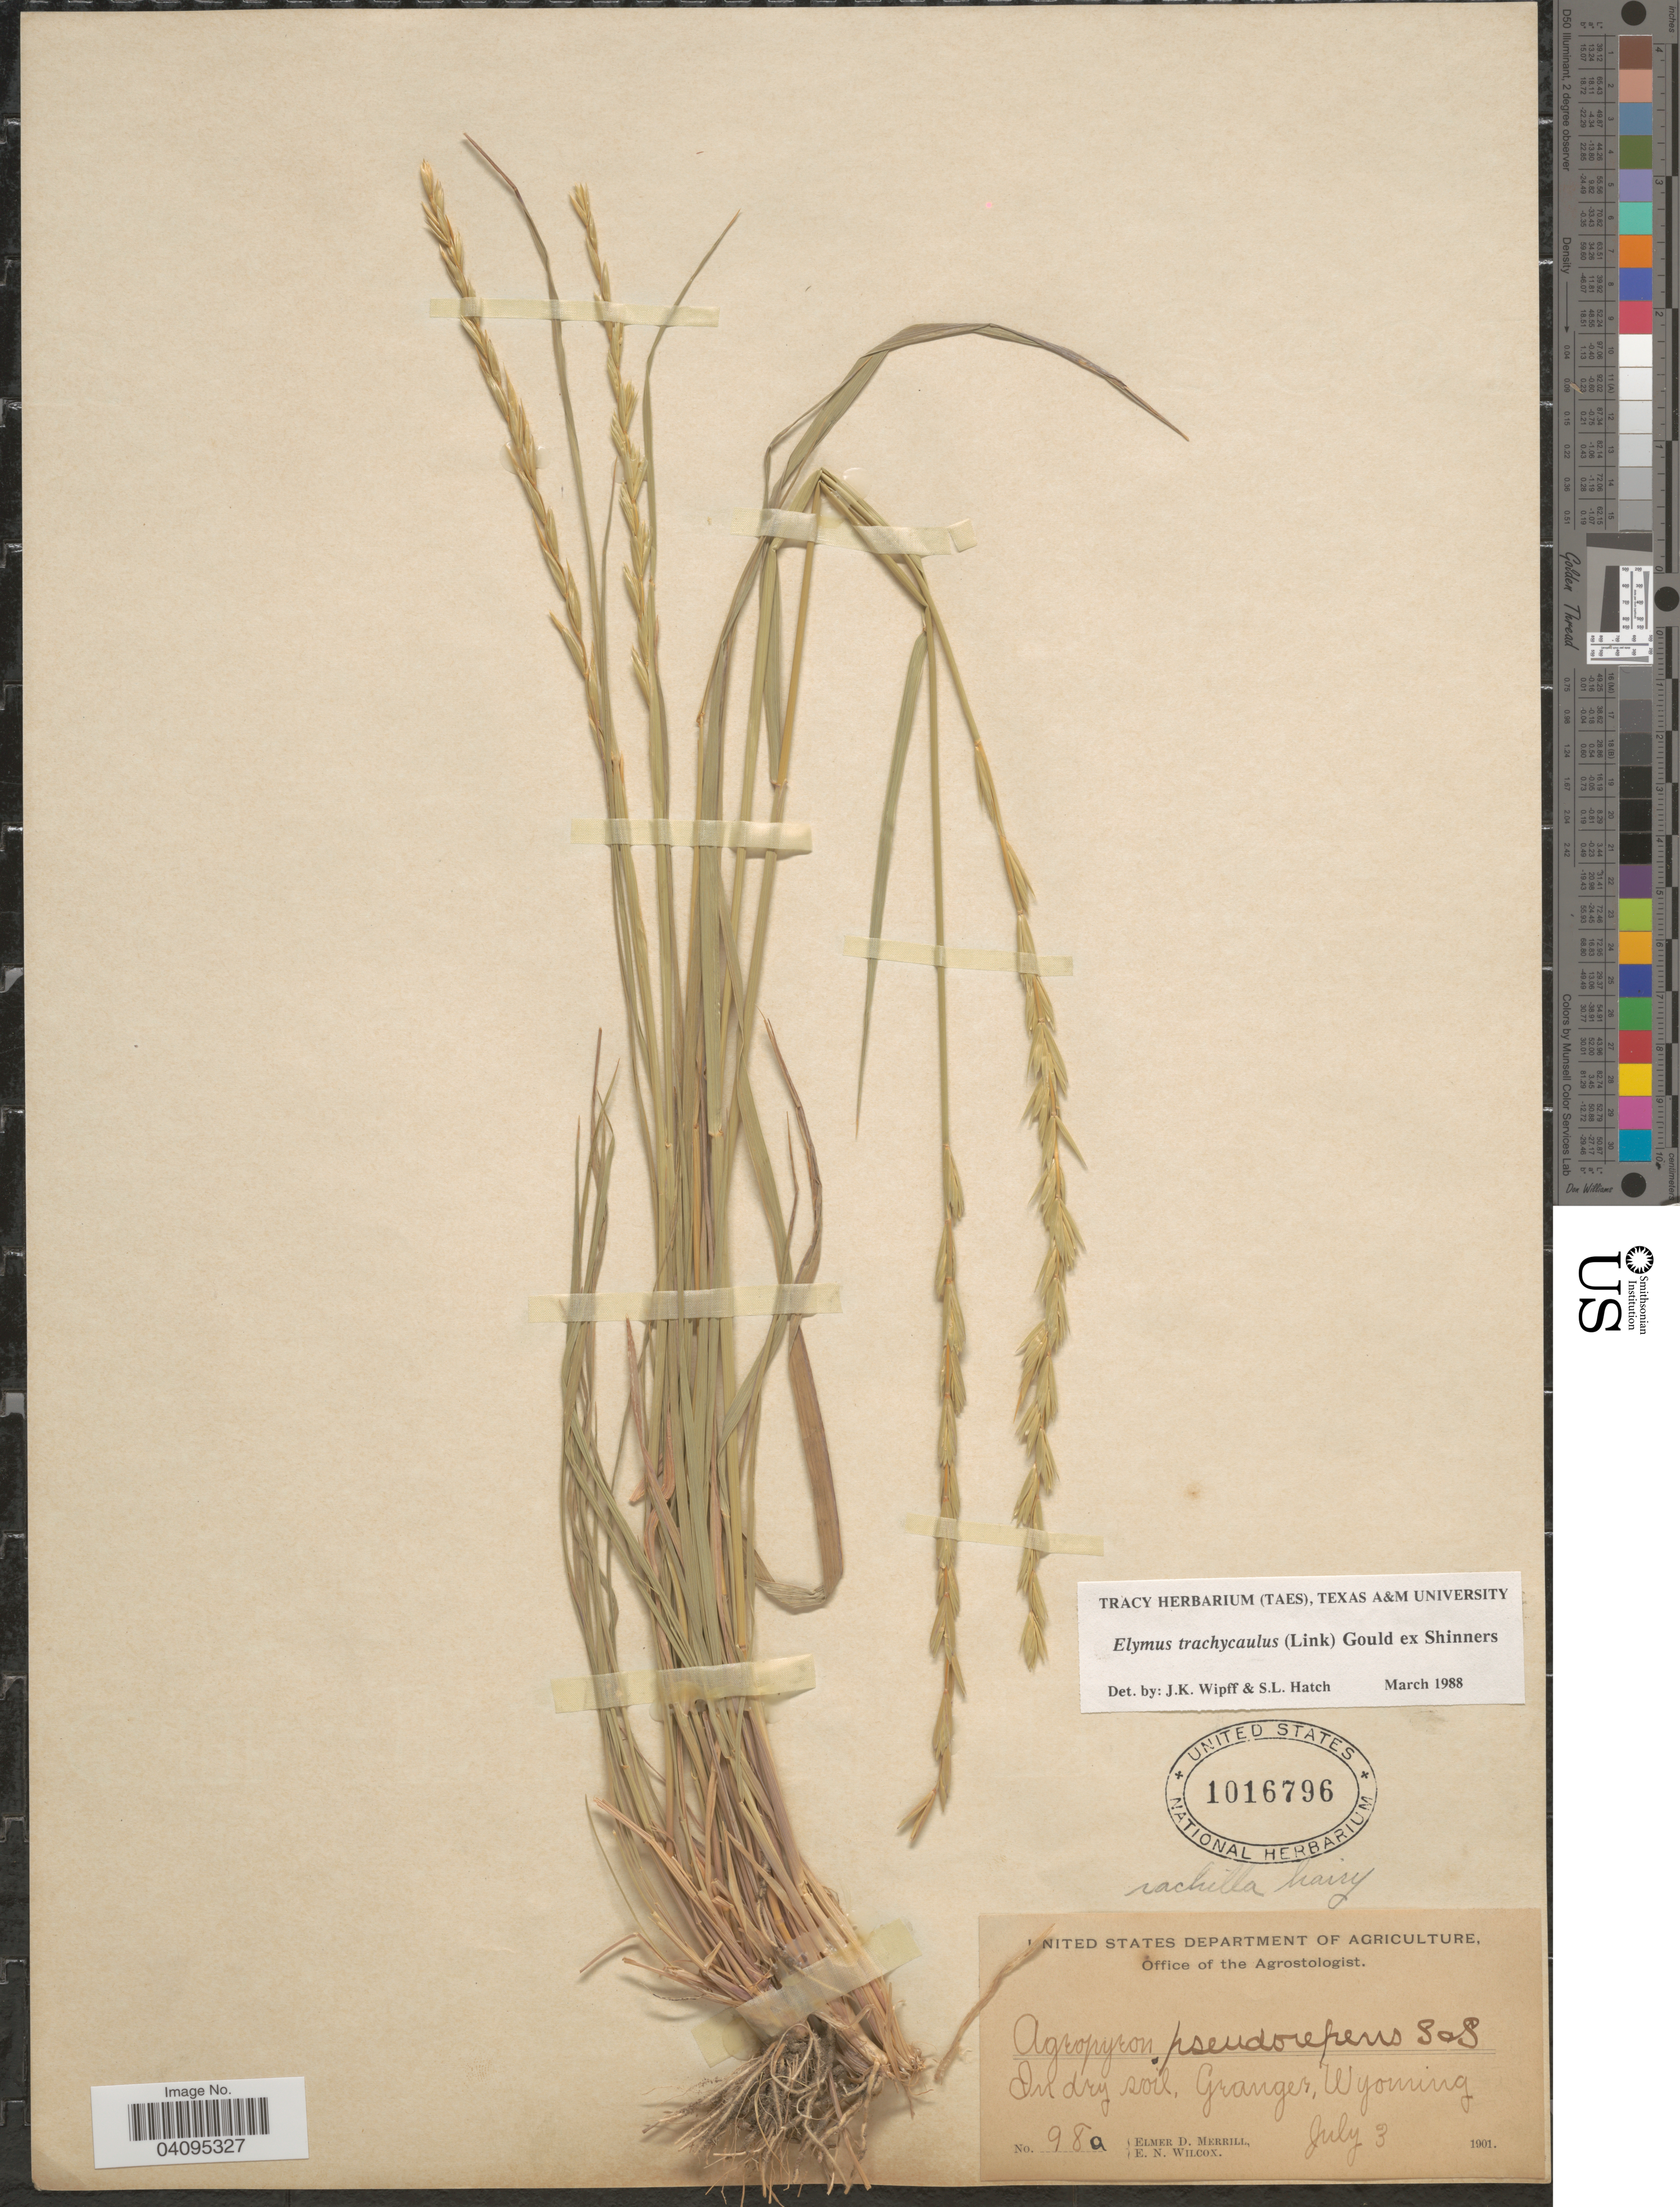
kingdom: Plantae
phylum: Tracheophyta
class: Liliopsida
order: Poales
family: Poaceae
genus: Elymus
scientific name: Elymus trachycaulus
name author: (Link) Gould ex Shinners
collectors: E. D. Merrill & E. Wilcox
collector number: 98a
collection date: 1901-07-03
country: United States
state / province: Wyoming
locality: In dry soil, Granger.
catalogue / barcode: US 1016796